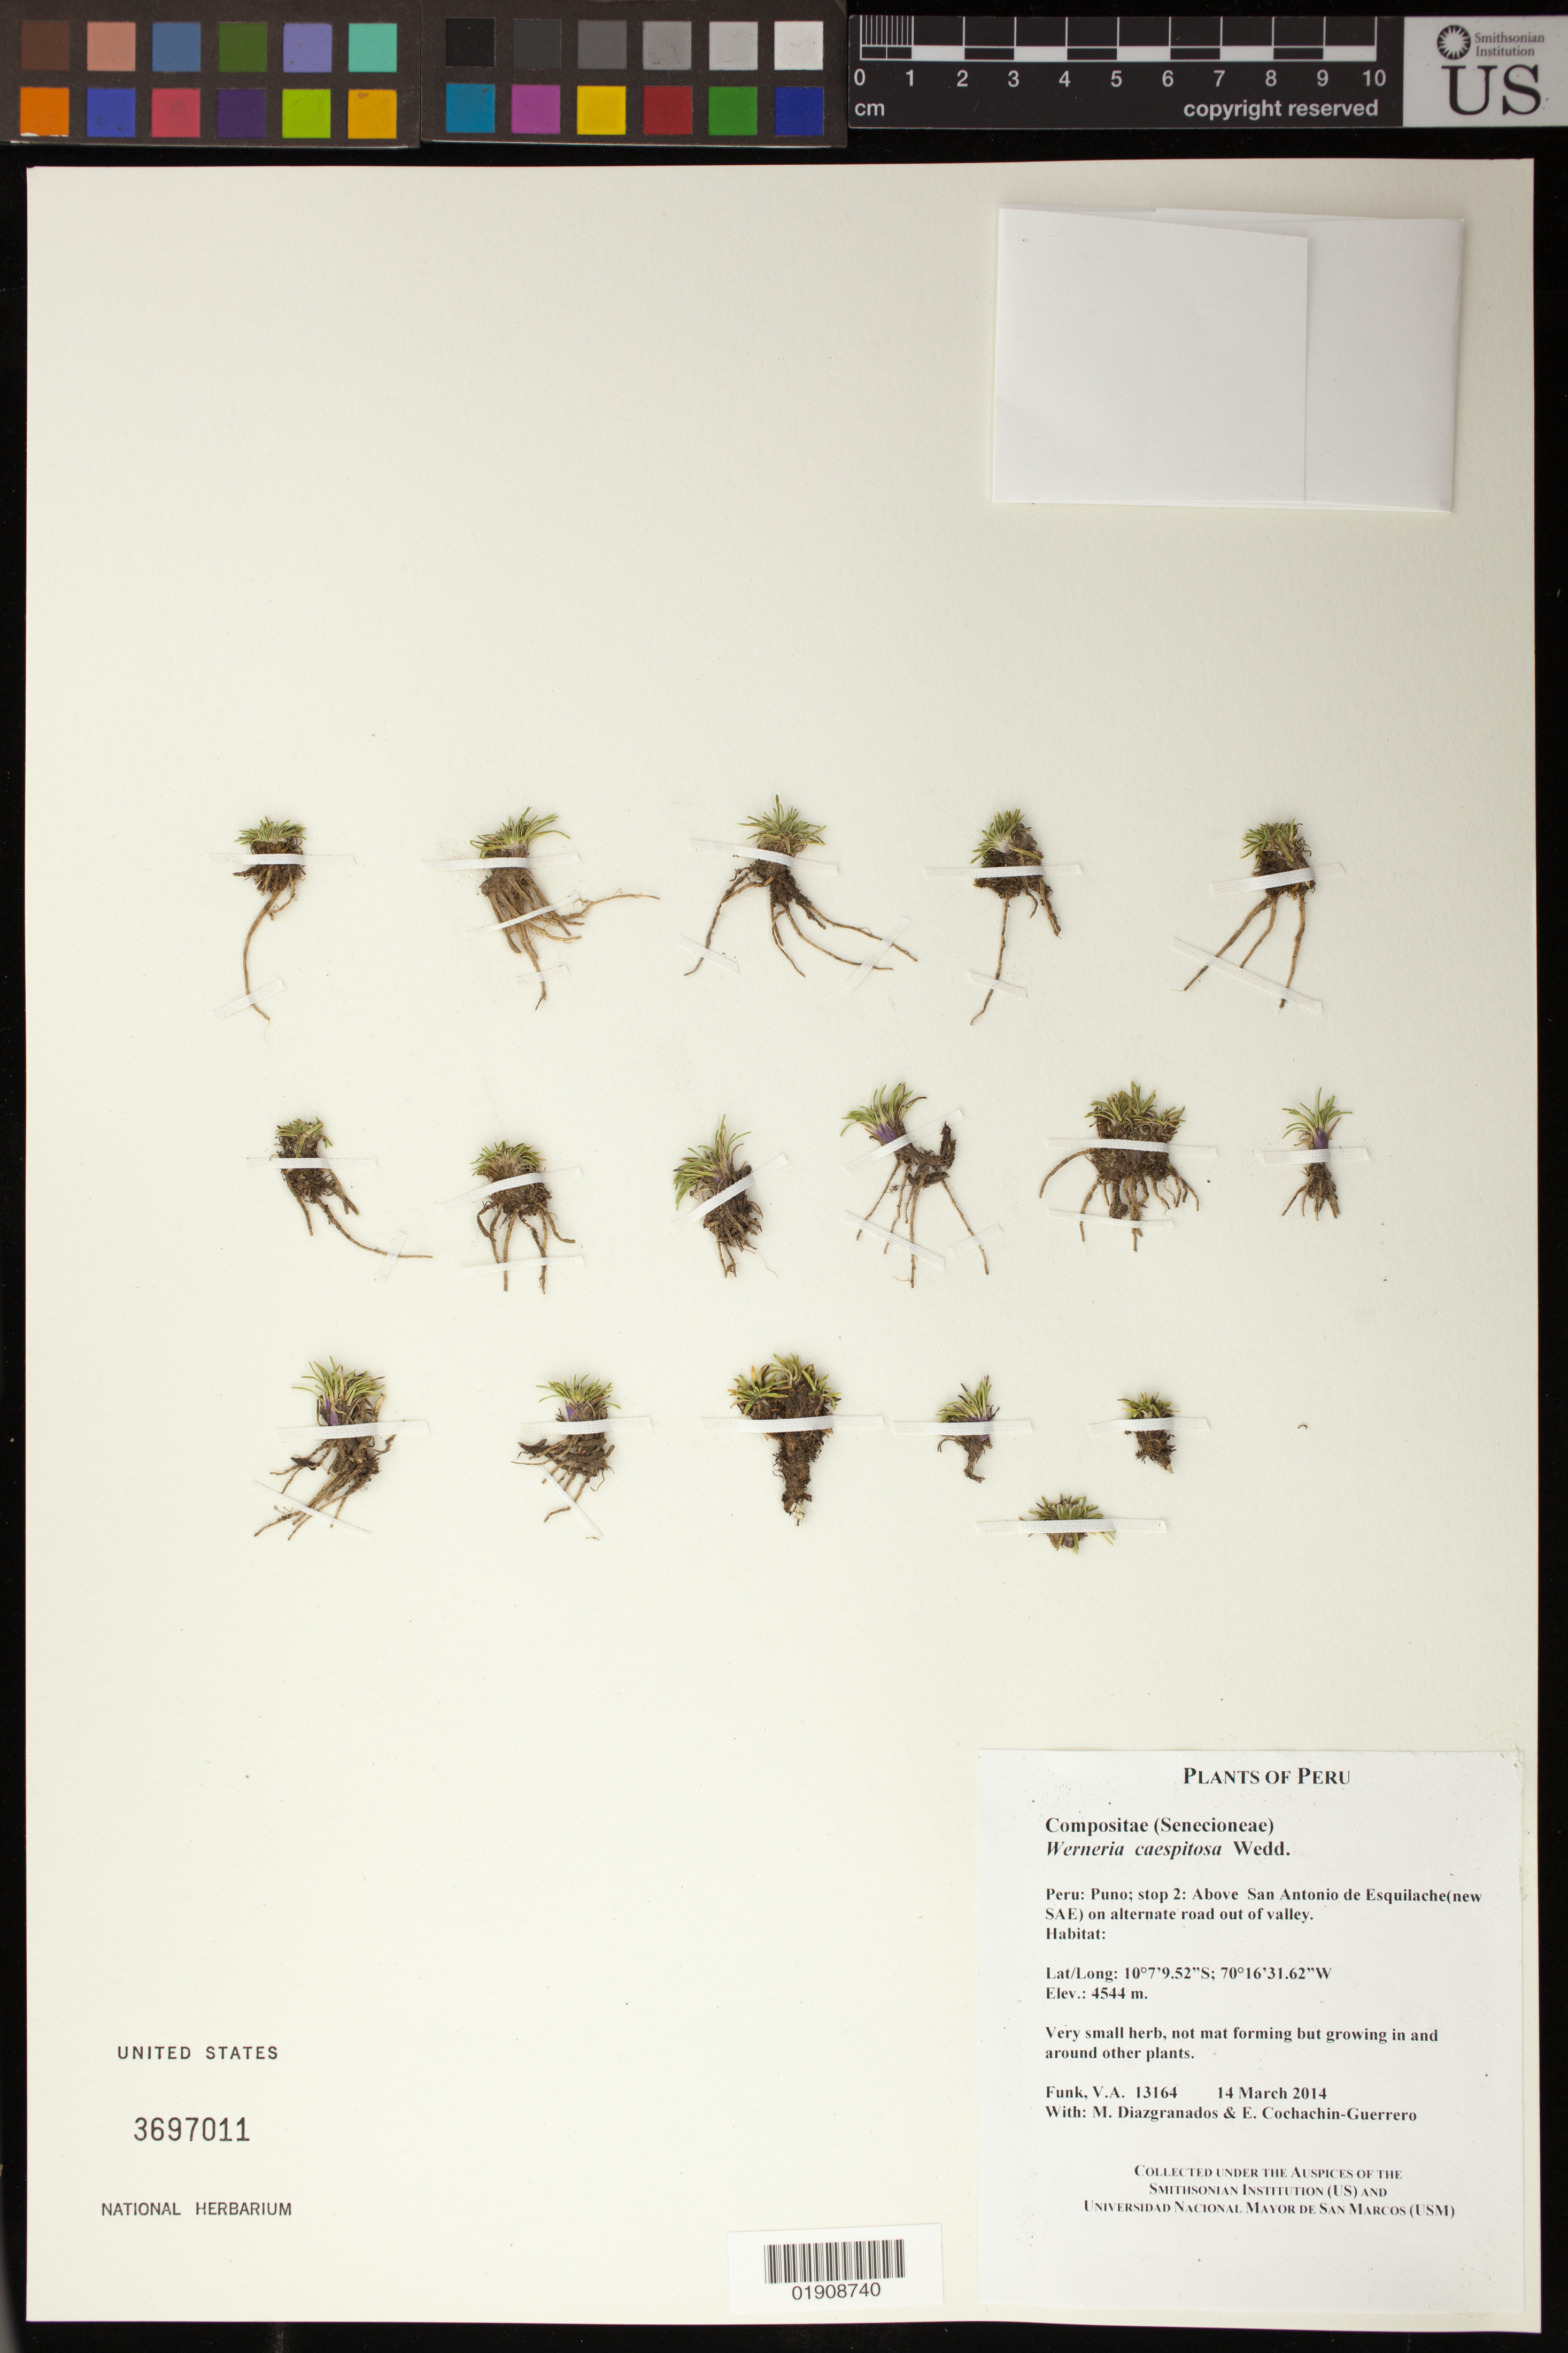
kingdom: Plantae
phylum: Tracheophyta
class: Magnoliopsida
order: Asterales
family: Asteraceae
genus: Werneria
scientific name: Werneria caespitosa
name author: Wedd.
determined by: Calvo, Joel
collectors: M. Diazgranados C. & E. Cochachin Guerrero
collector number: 13164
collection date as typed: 14 March 2014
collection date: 2014-03-14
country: Peru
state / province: Puno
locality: Above San Antonio de Esquilache (new SAE) on alternate road out of valley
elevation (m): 4544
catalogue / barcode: US 3697011